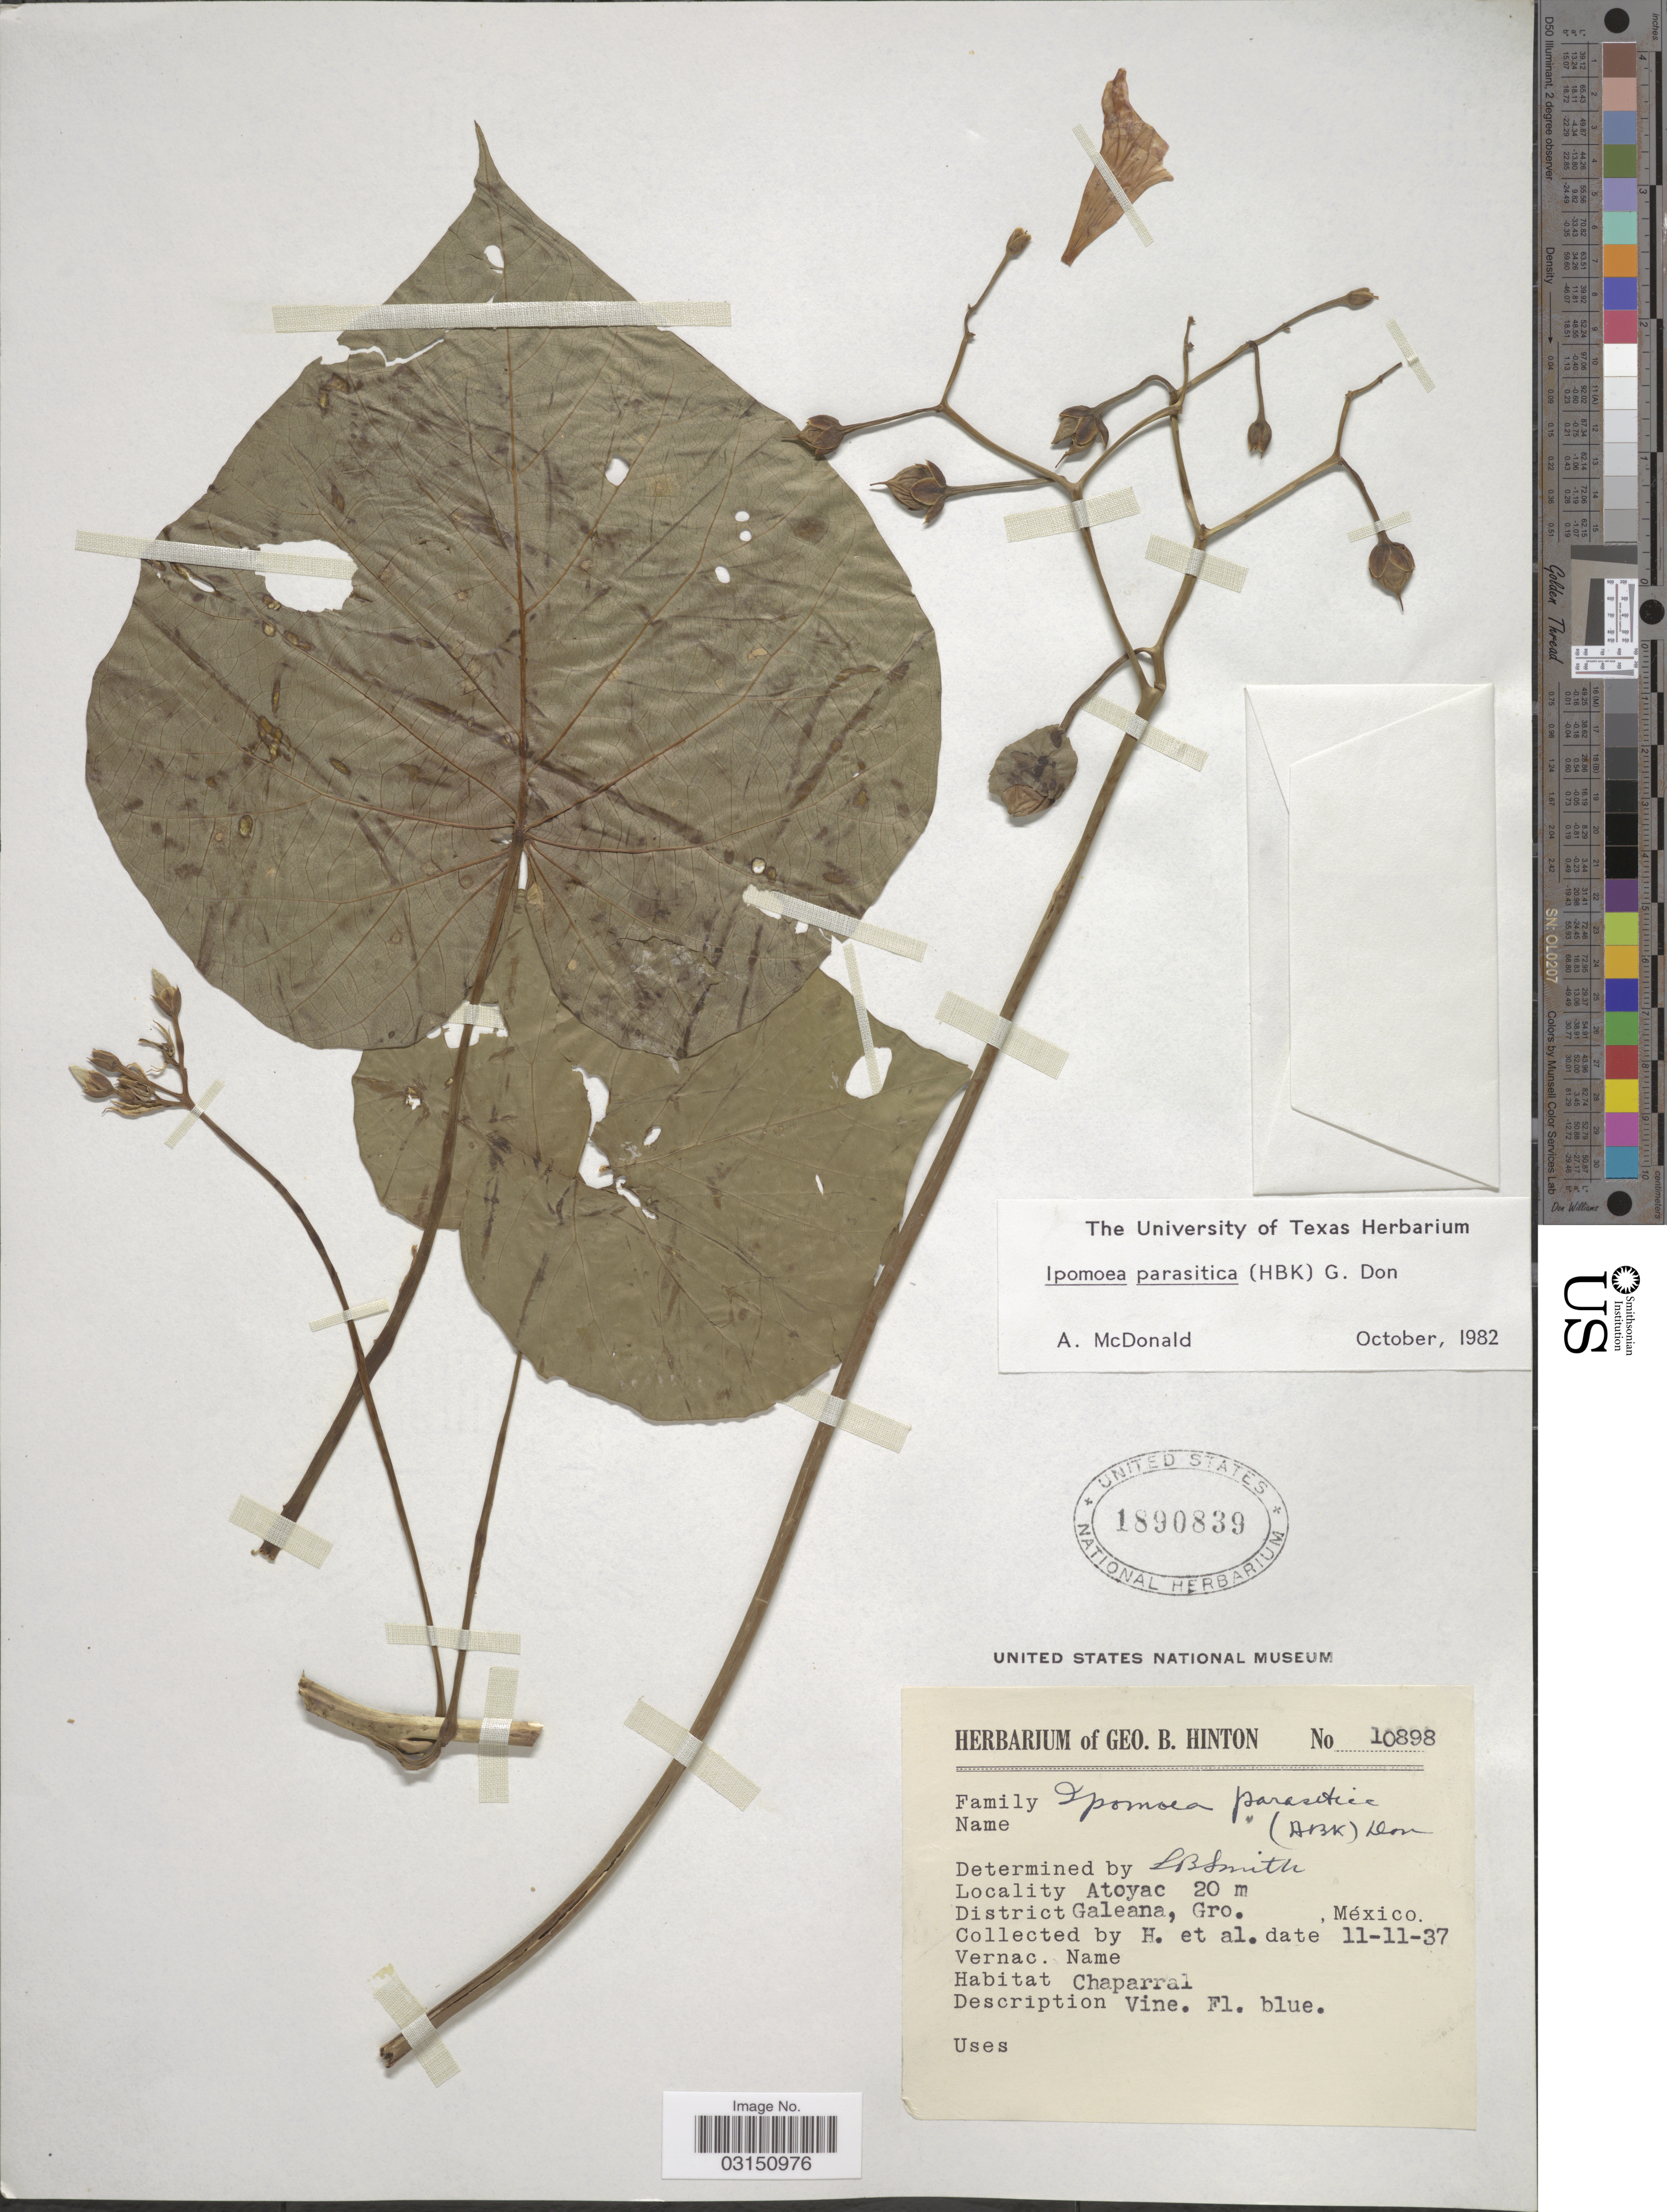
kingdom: Plantae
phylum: Tracheophyta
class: Magnoliopsida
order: Solanales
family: Convolvulaceae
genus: Ipomoea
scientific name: Ipomoea parasitica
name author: (Kunth) G. Don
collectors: G. B. Hinton & et al.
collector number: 10898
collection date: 1937-11-11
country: Mexico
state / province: Guerrero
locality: Atoyac. District galeana. Chaparral.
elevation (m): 20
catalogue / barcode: US 1890839